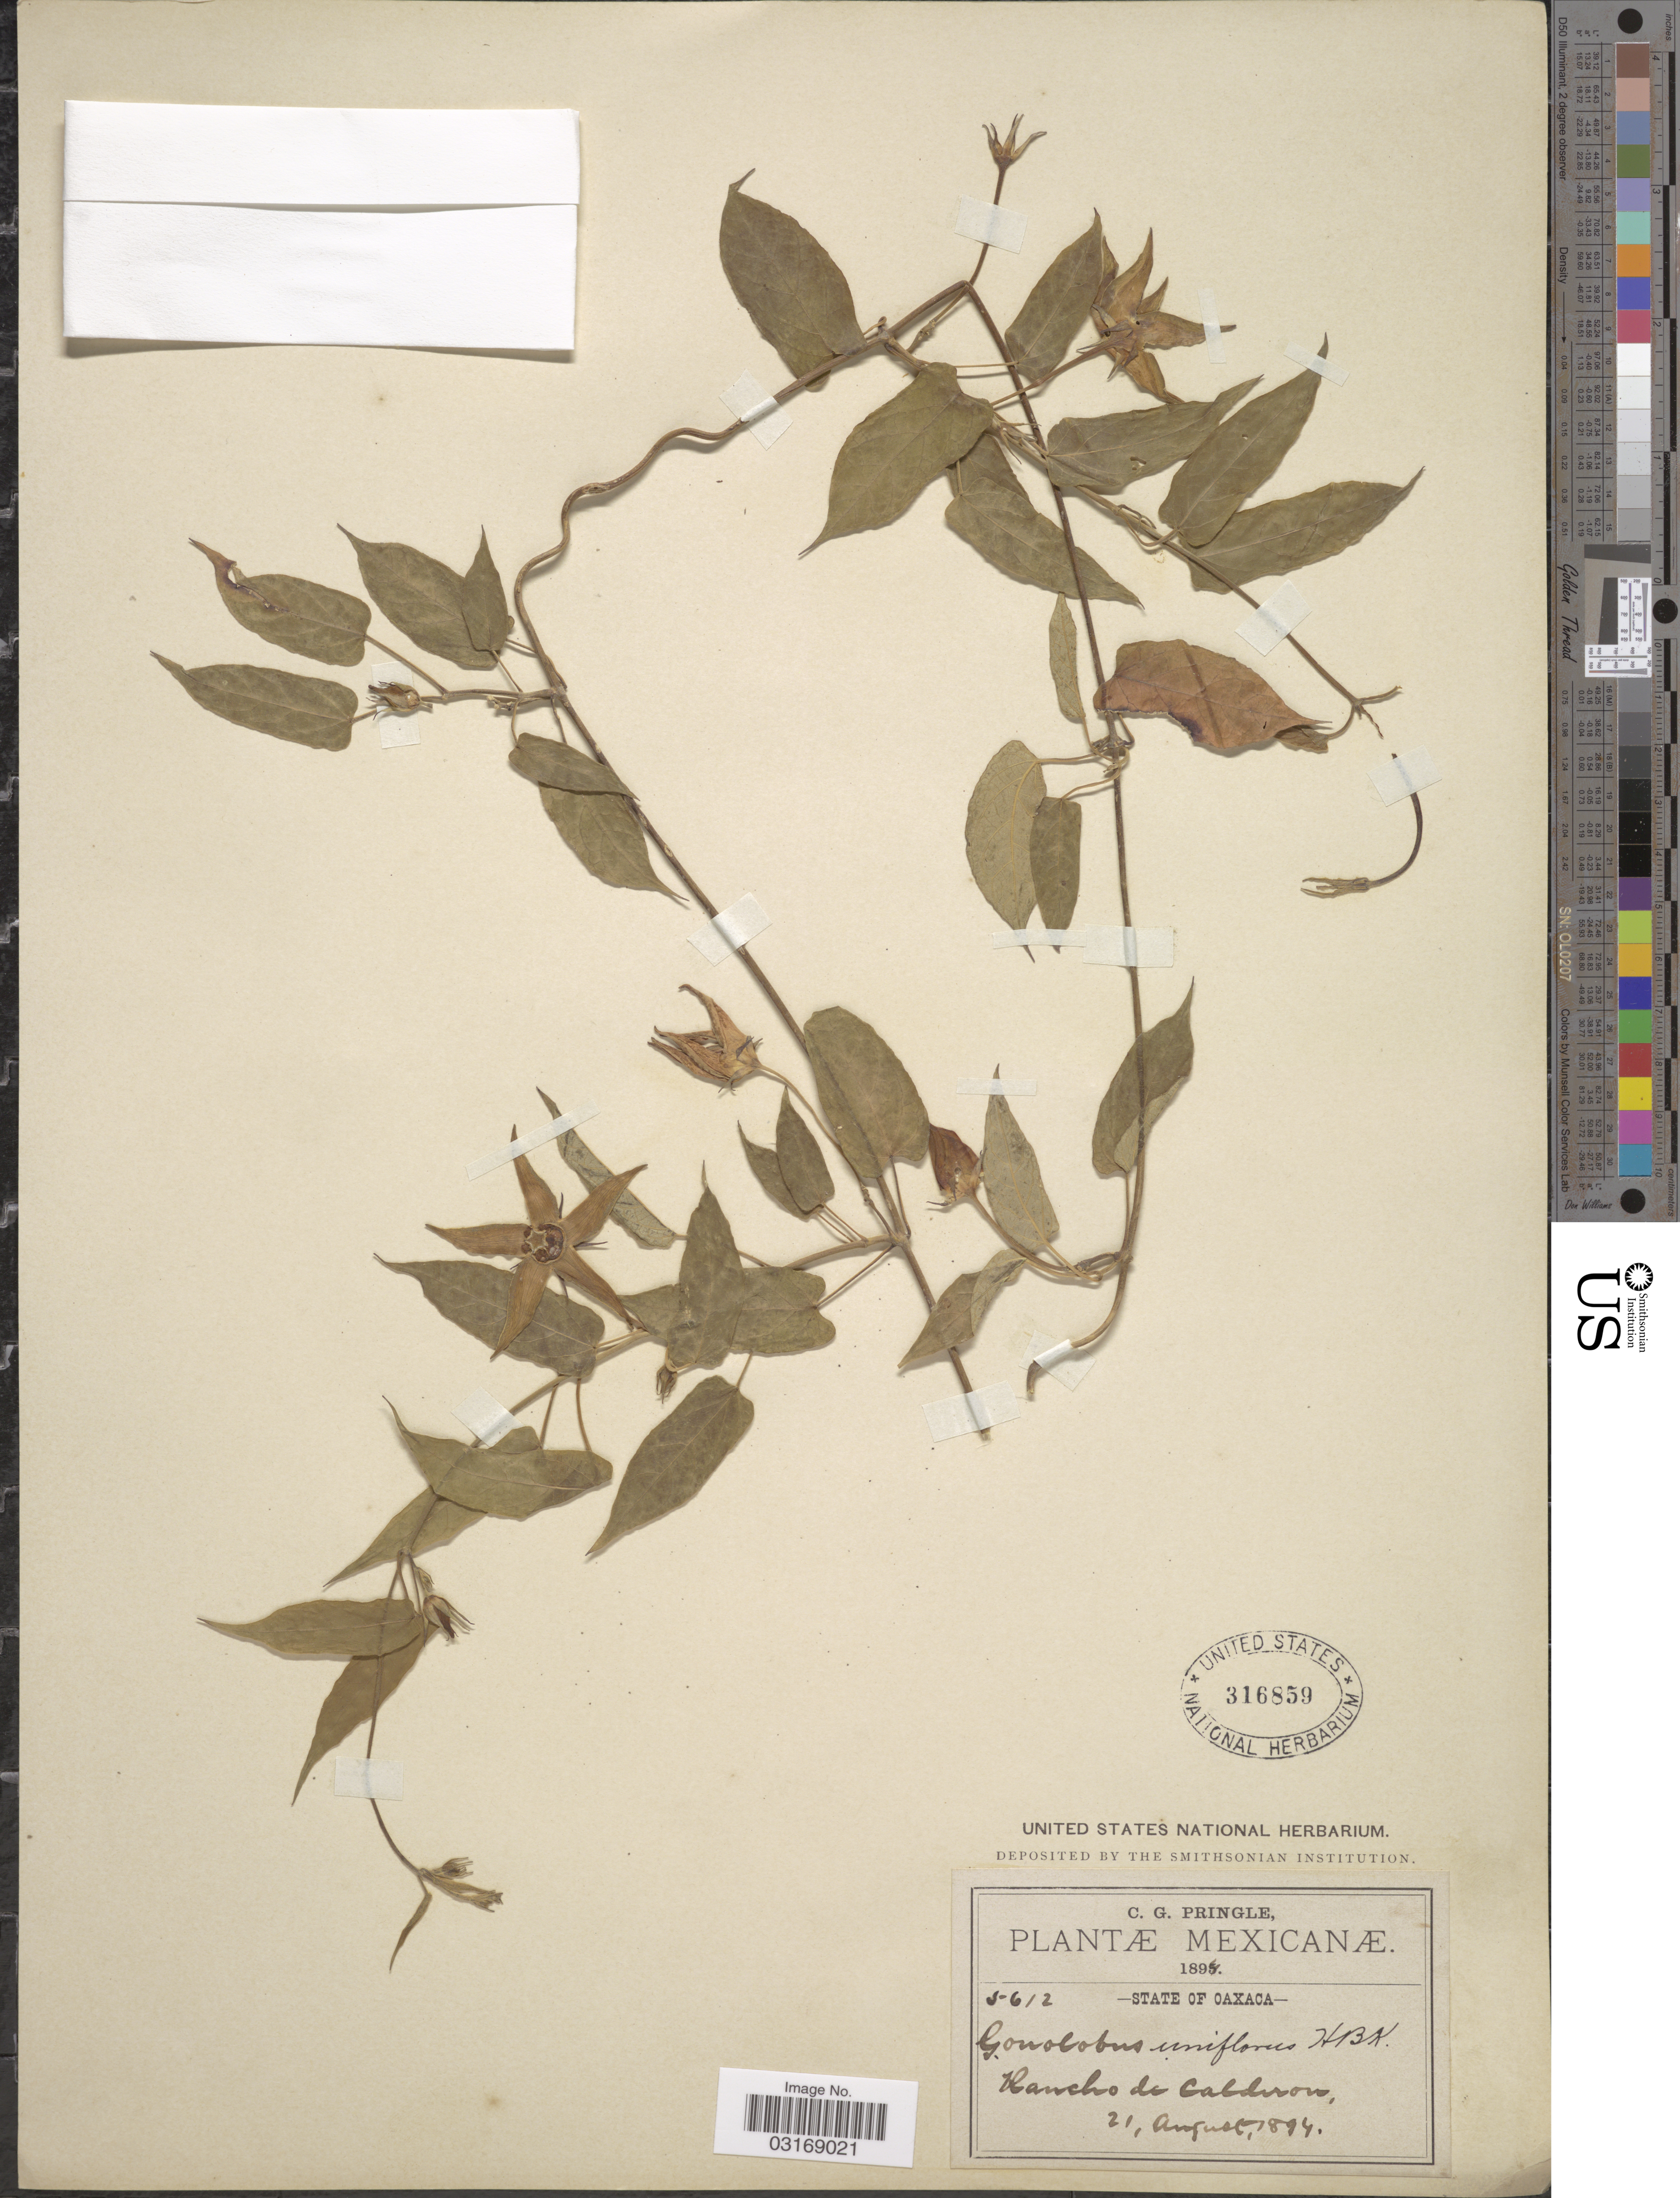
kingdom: Plantae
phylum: Tracheophyta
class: Magnoliopsida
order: Gentianales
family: Apocynaceae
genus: Gonolobus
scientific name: Gonolobus uniflorus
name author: Kunth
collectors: C. G. Pringle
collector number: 5612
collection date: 1894-08-21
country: Mexico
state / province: Oaxaca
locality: Rancho de Calderon.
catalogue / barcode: US 316859